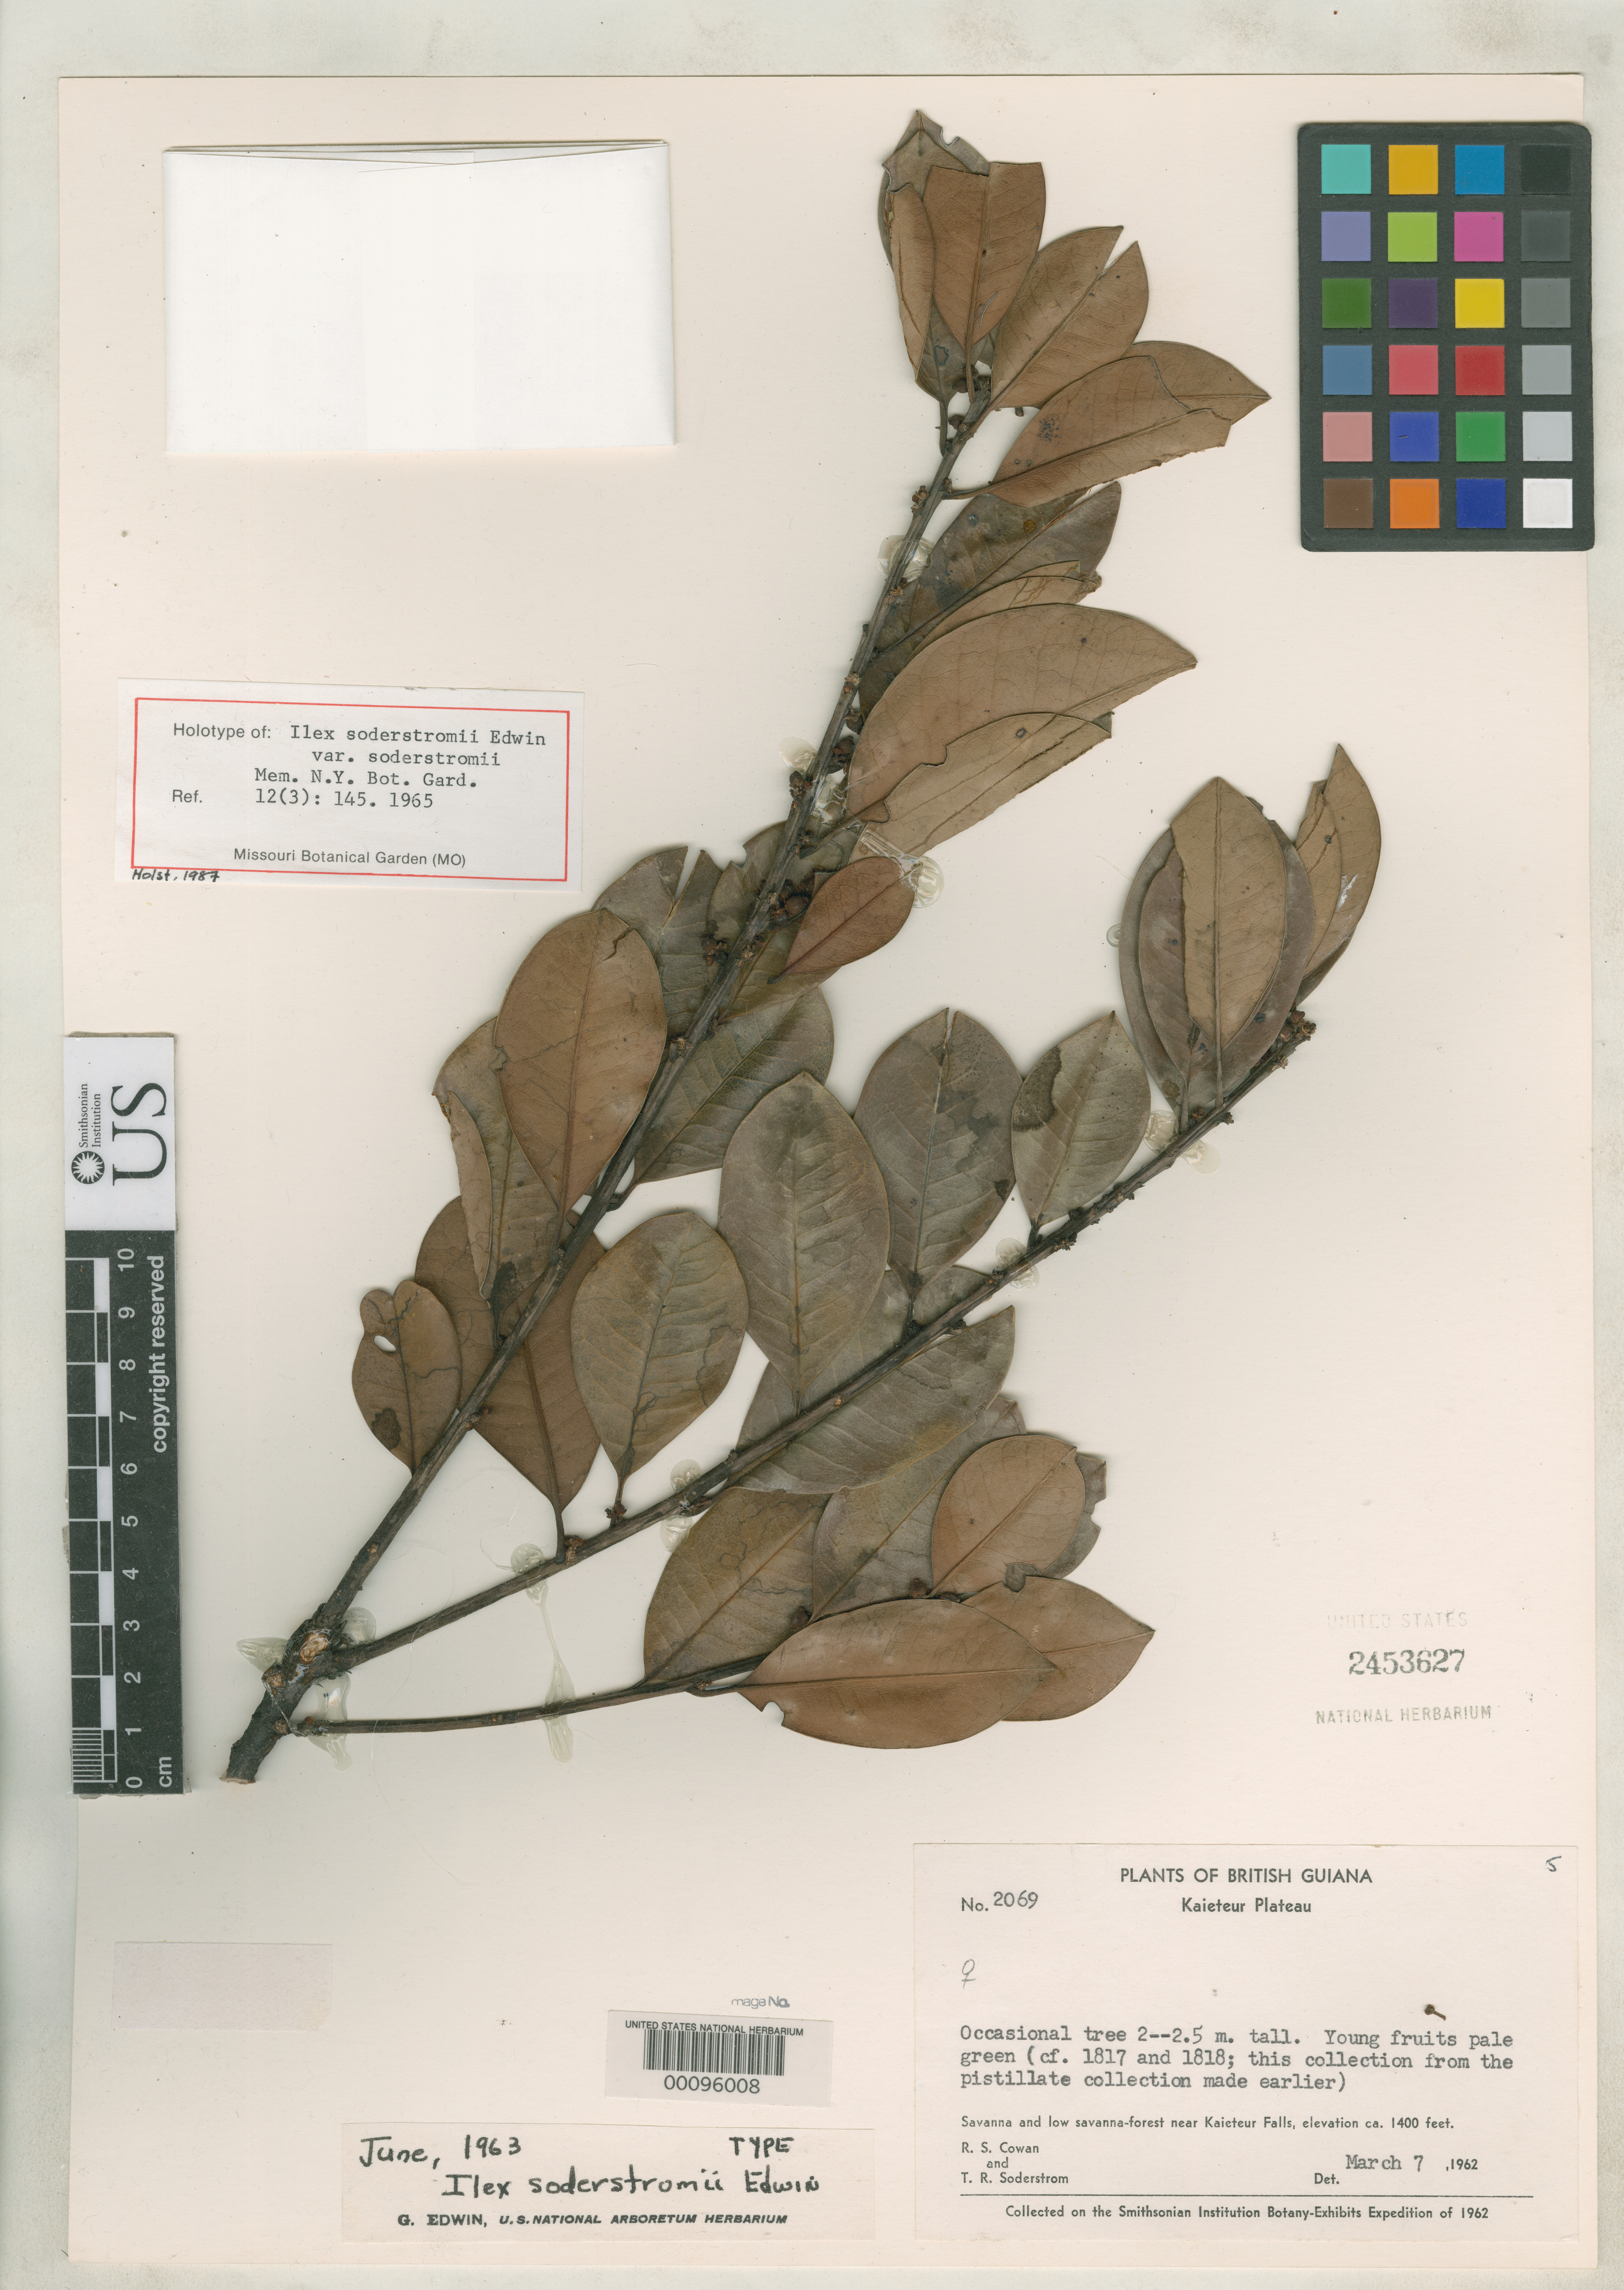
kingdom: Plantae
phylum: Tracheophyta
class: Magnoliopsida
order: Aquifoliales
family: Aquifoliaceae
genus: Ilex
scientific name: Ilex soderstromii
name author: Edwin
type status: Holotype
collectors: R. S. Cowan & T. R. Soderstrom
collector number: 2069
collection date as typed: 07 Mar 1962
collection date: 1962-03-07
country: Guyana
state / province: Potaro-Siparuni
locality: British Guiana, Kaieteur Plateau, savanna and low savanna-forest near Kaieteur Falls.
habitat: Savanna and low savanna-forest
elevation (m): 427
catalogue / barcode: US 2453627